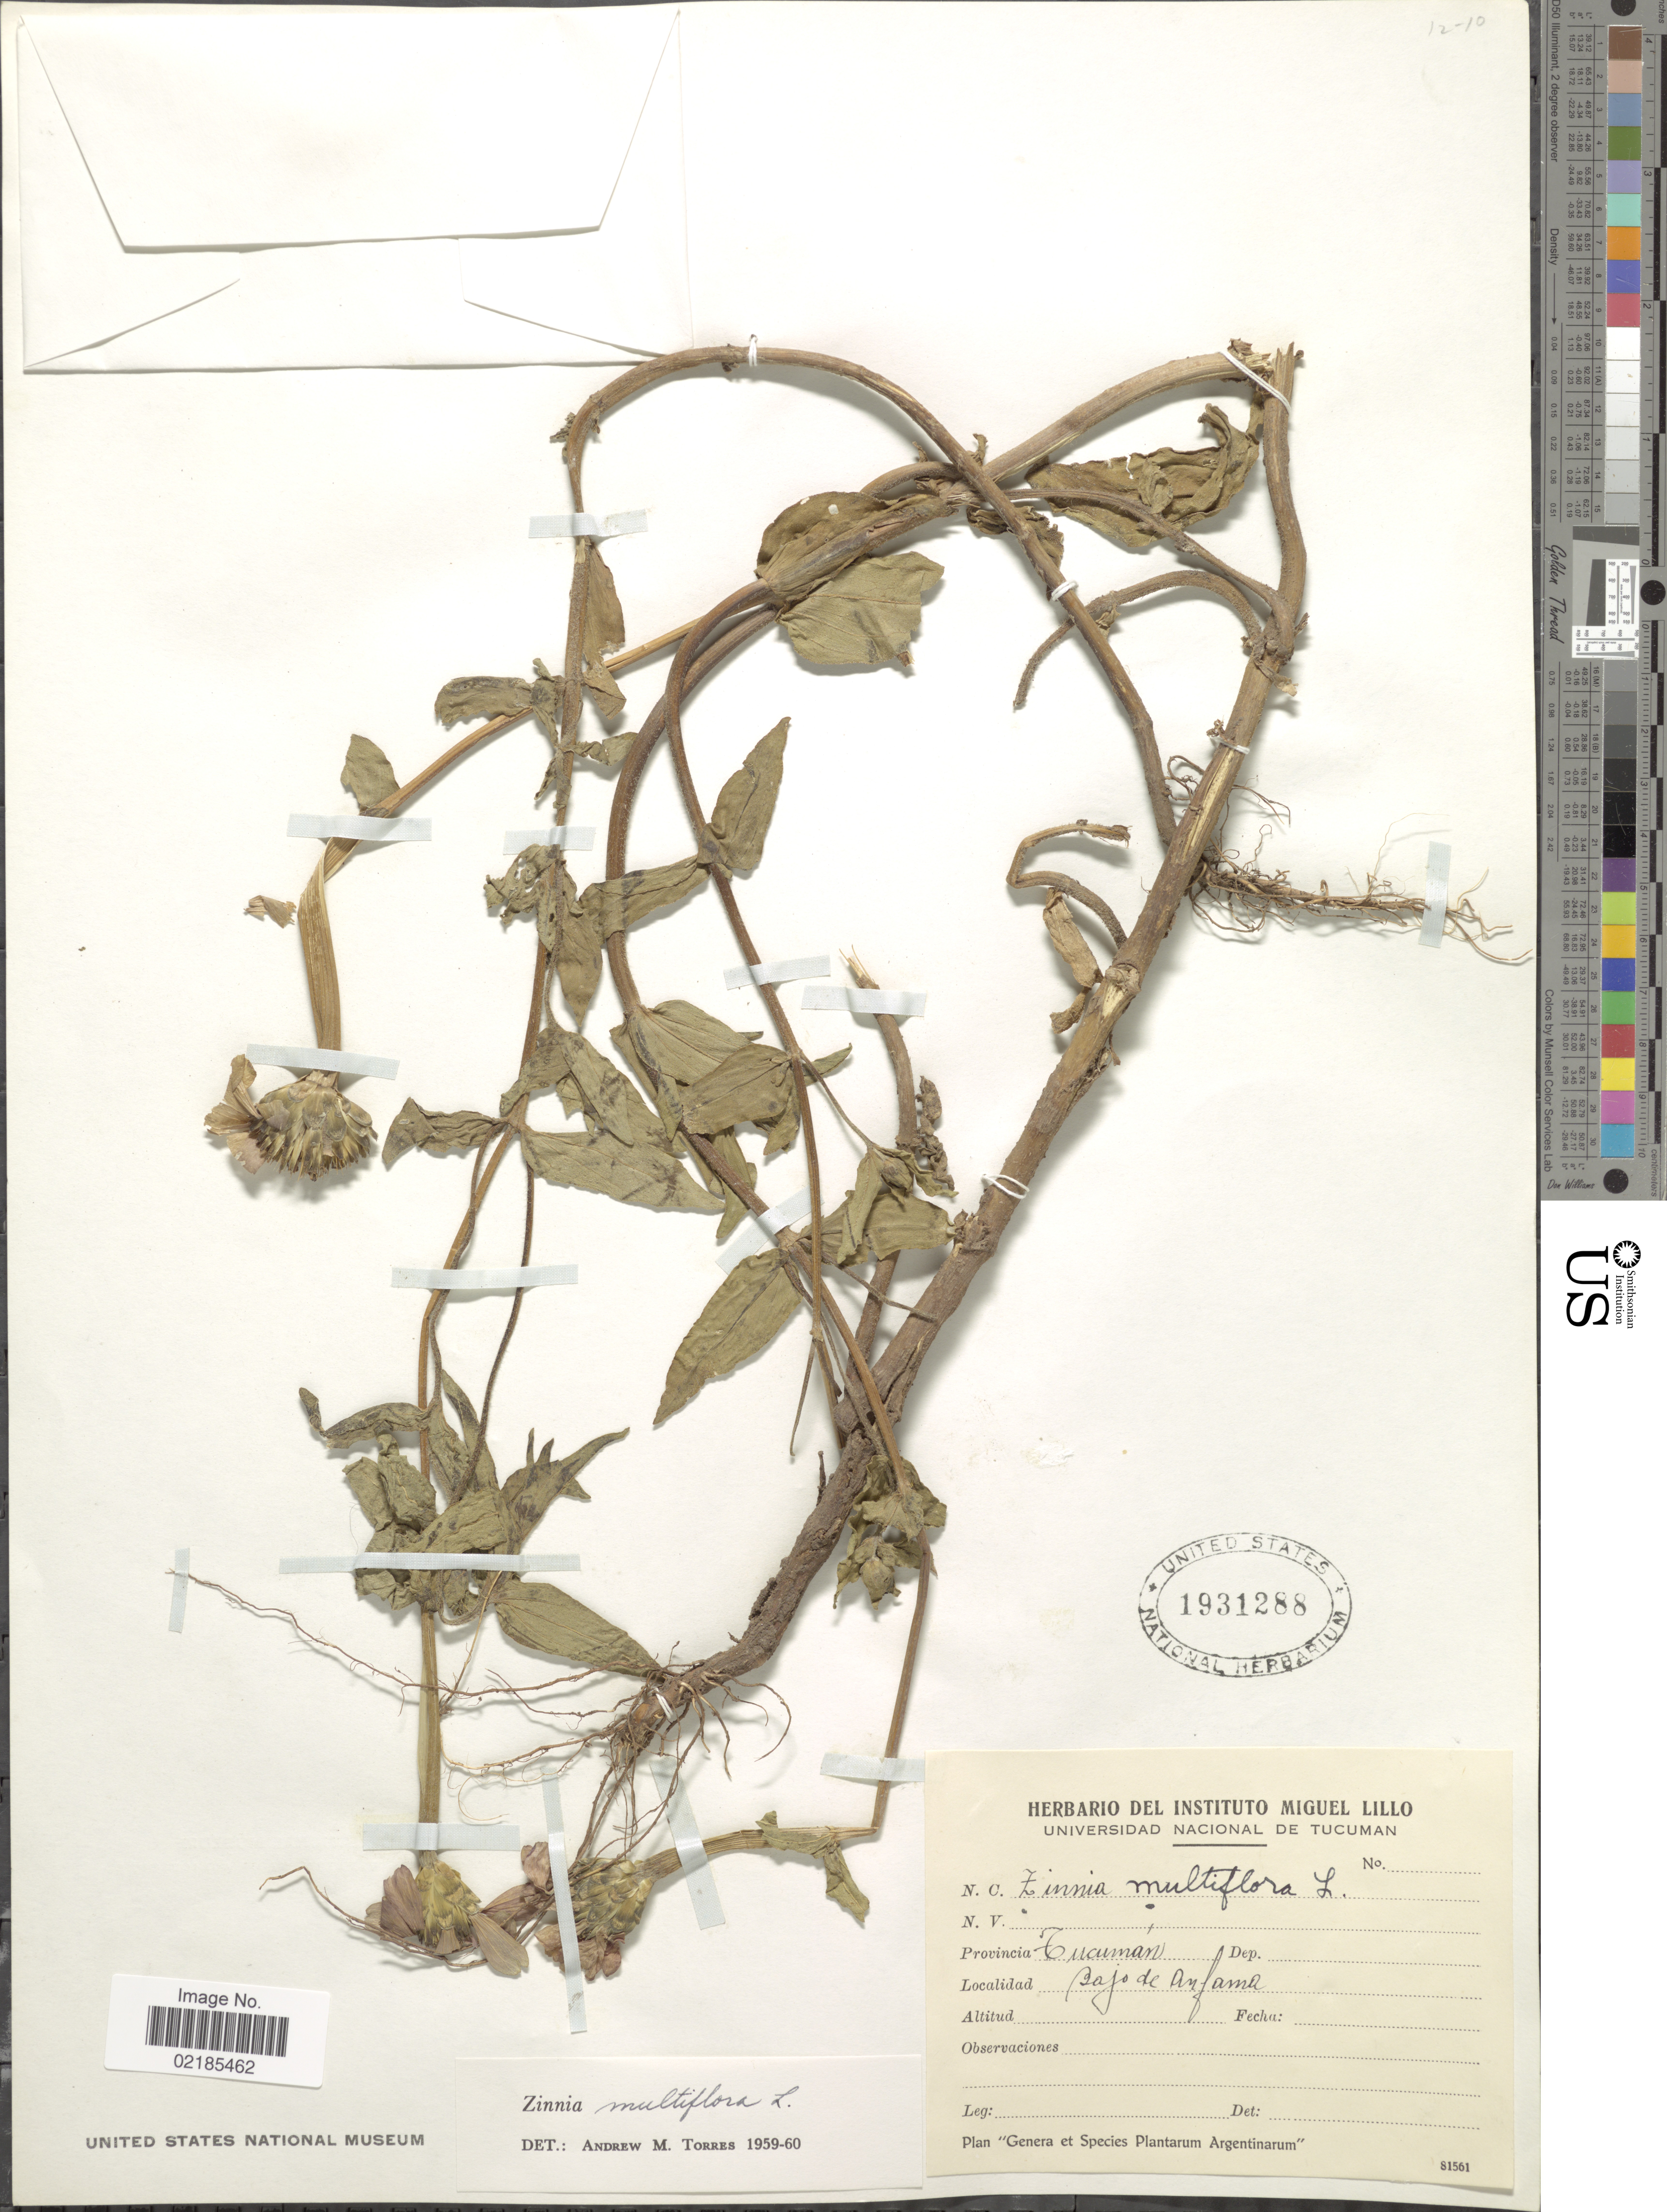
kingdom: Plantae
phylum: Tracheophyta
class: Magnoliopsida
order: Asterales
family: Asteraceae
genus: Zinnia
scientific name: Zinnia multiflora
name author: L.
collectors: ex herb. Instituto Miguel Lillo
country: Argentina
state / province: Tucuman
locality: Bajo de Anfama.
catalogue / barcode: US 1931288